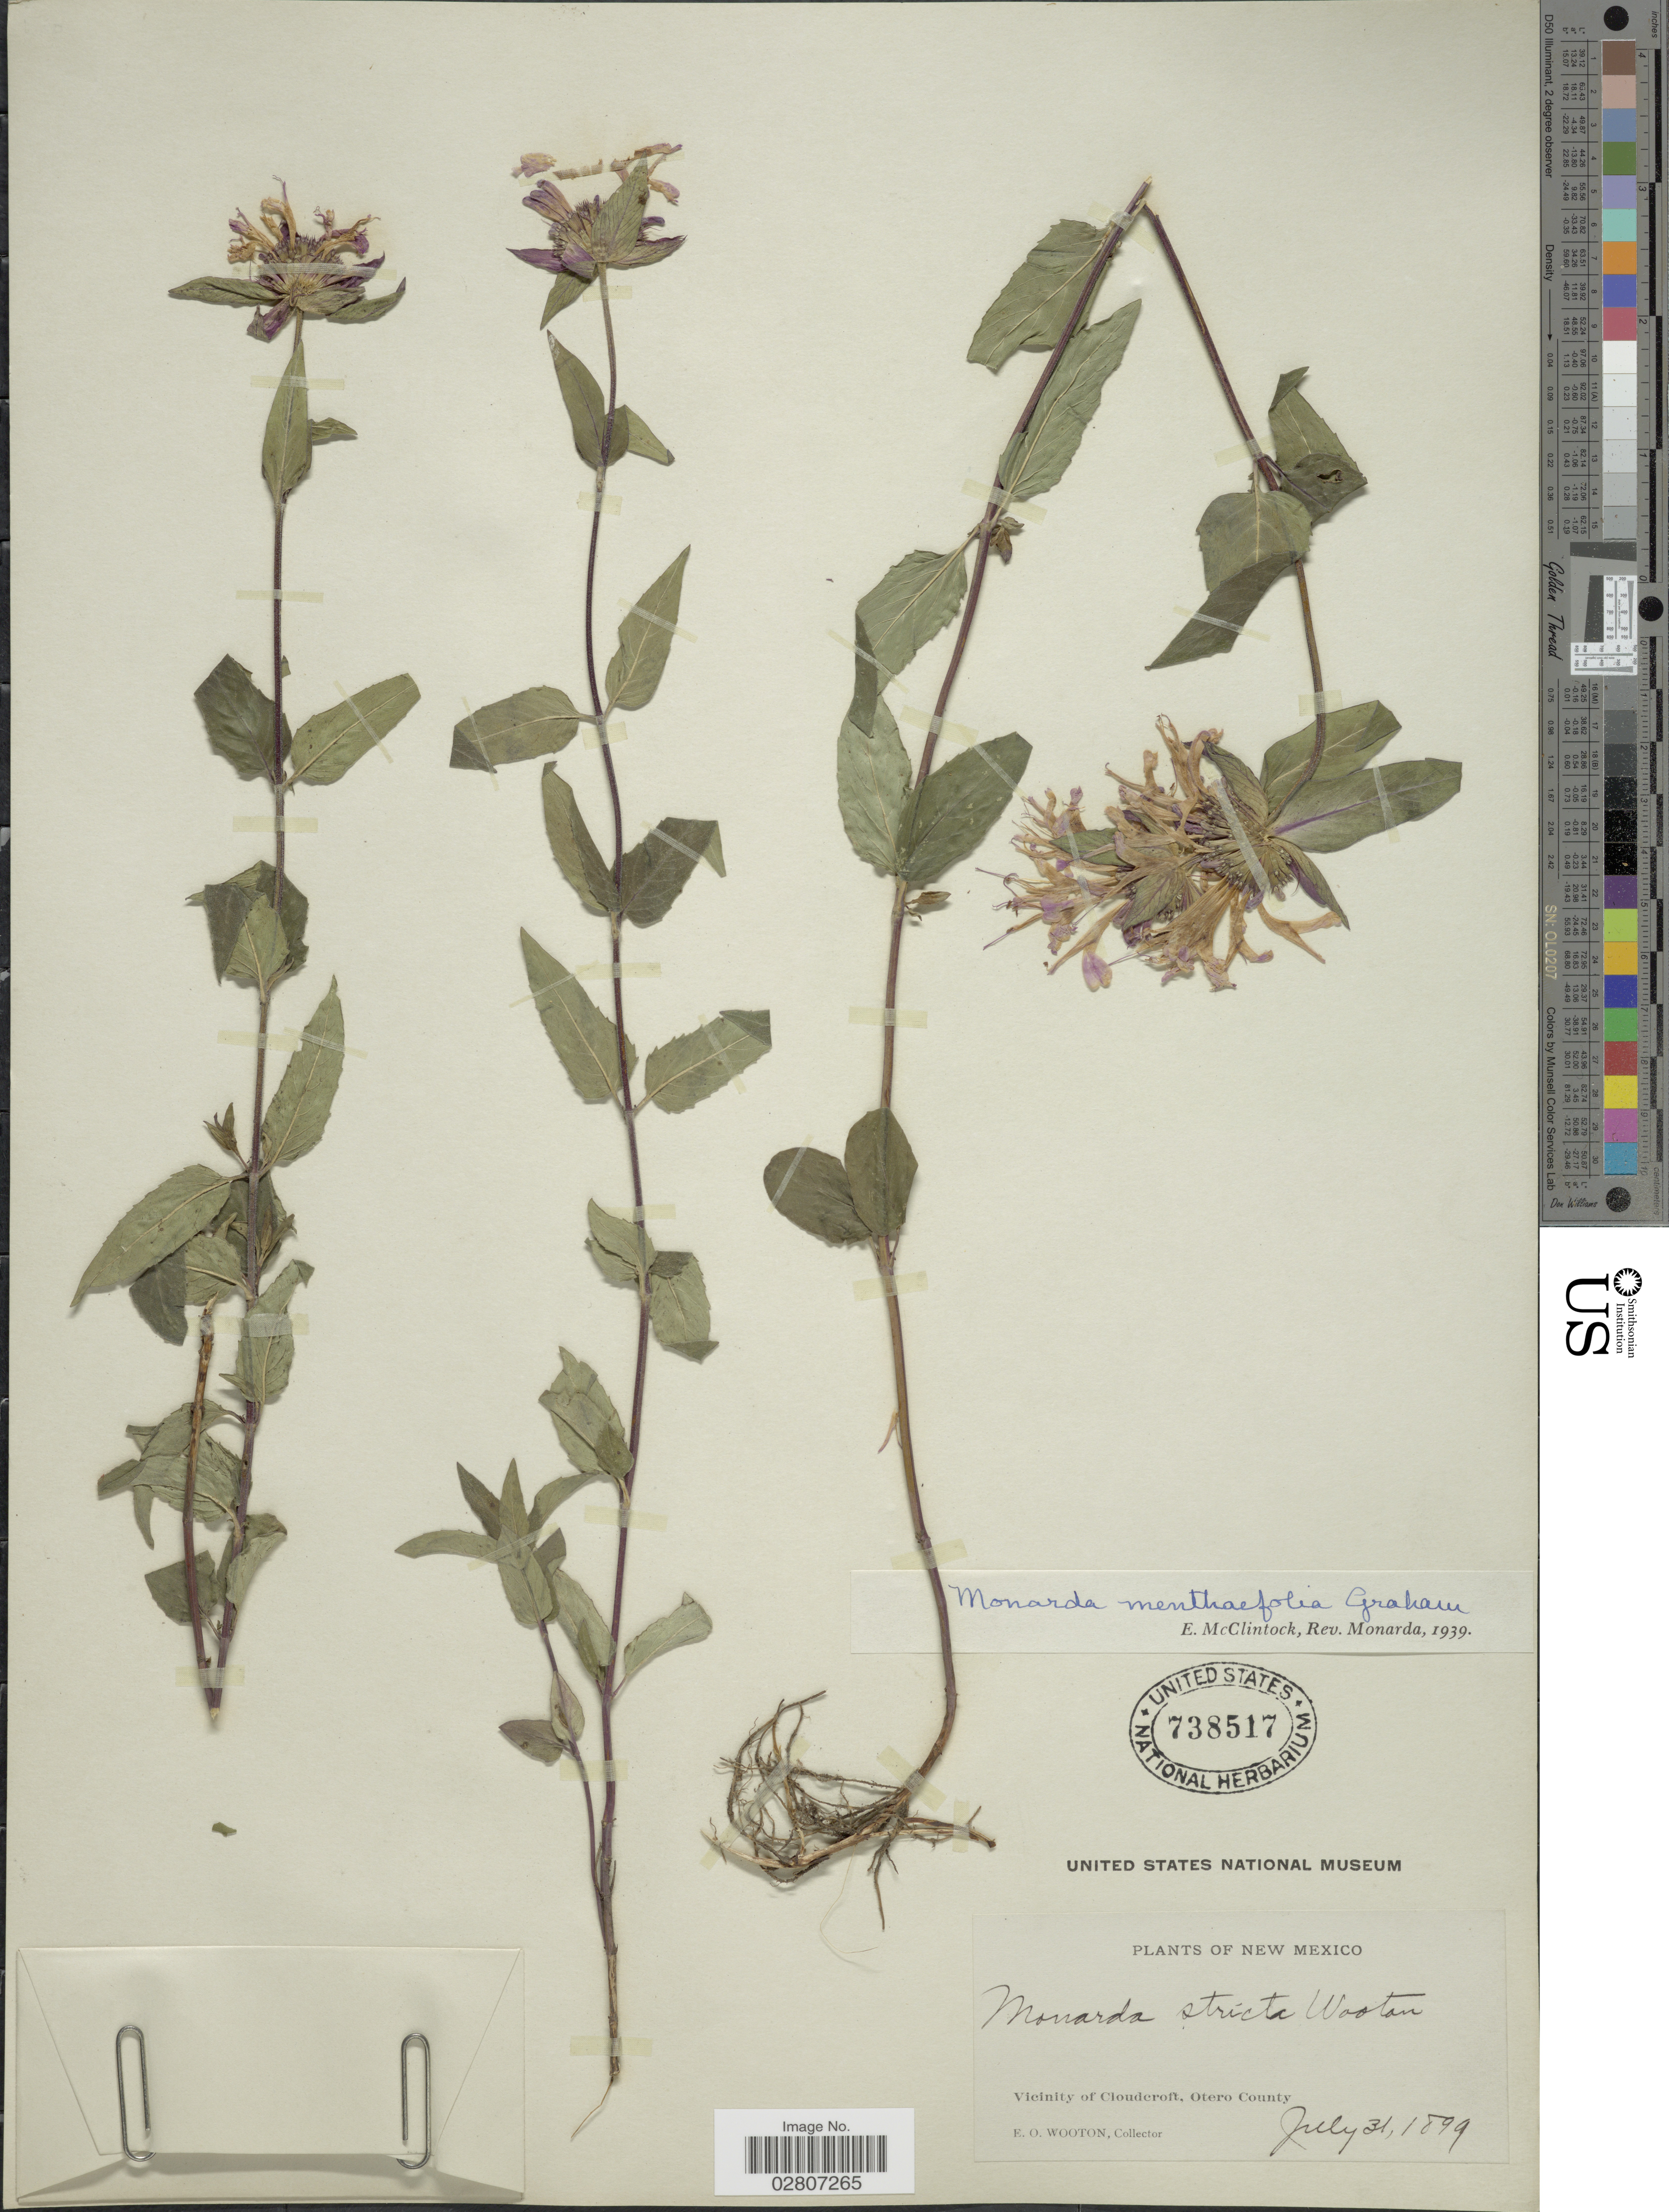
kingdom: Plantae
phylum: Tracheophyta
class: Magnoliopsida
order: Lamiales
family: Lamiaceae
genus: Monarda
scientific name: Monarda fistulosa var. menthifolia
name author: (Graham) Fernald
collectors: E. O. Wooton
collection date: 1899-07-31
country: United States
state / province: New Mexico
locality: Vicinity of Cloudcroft, Otero County.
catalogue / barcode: US 738517